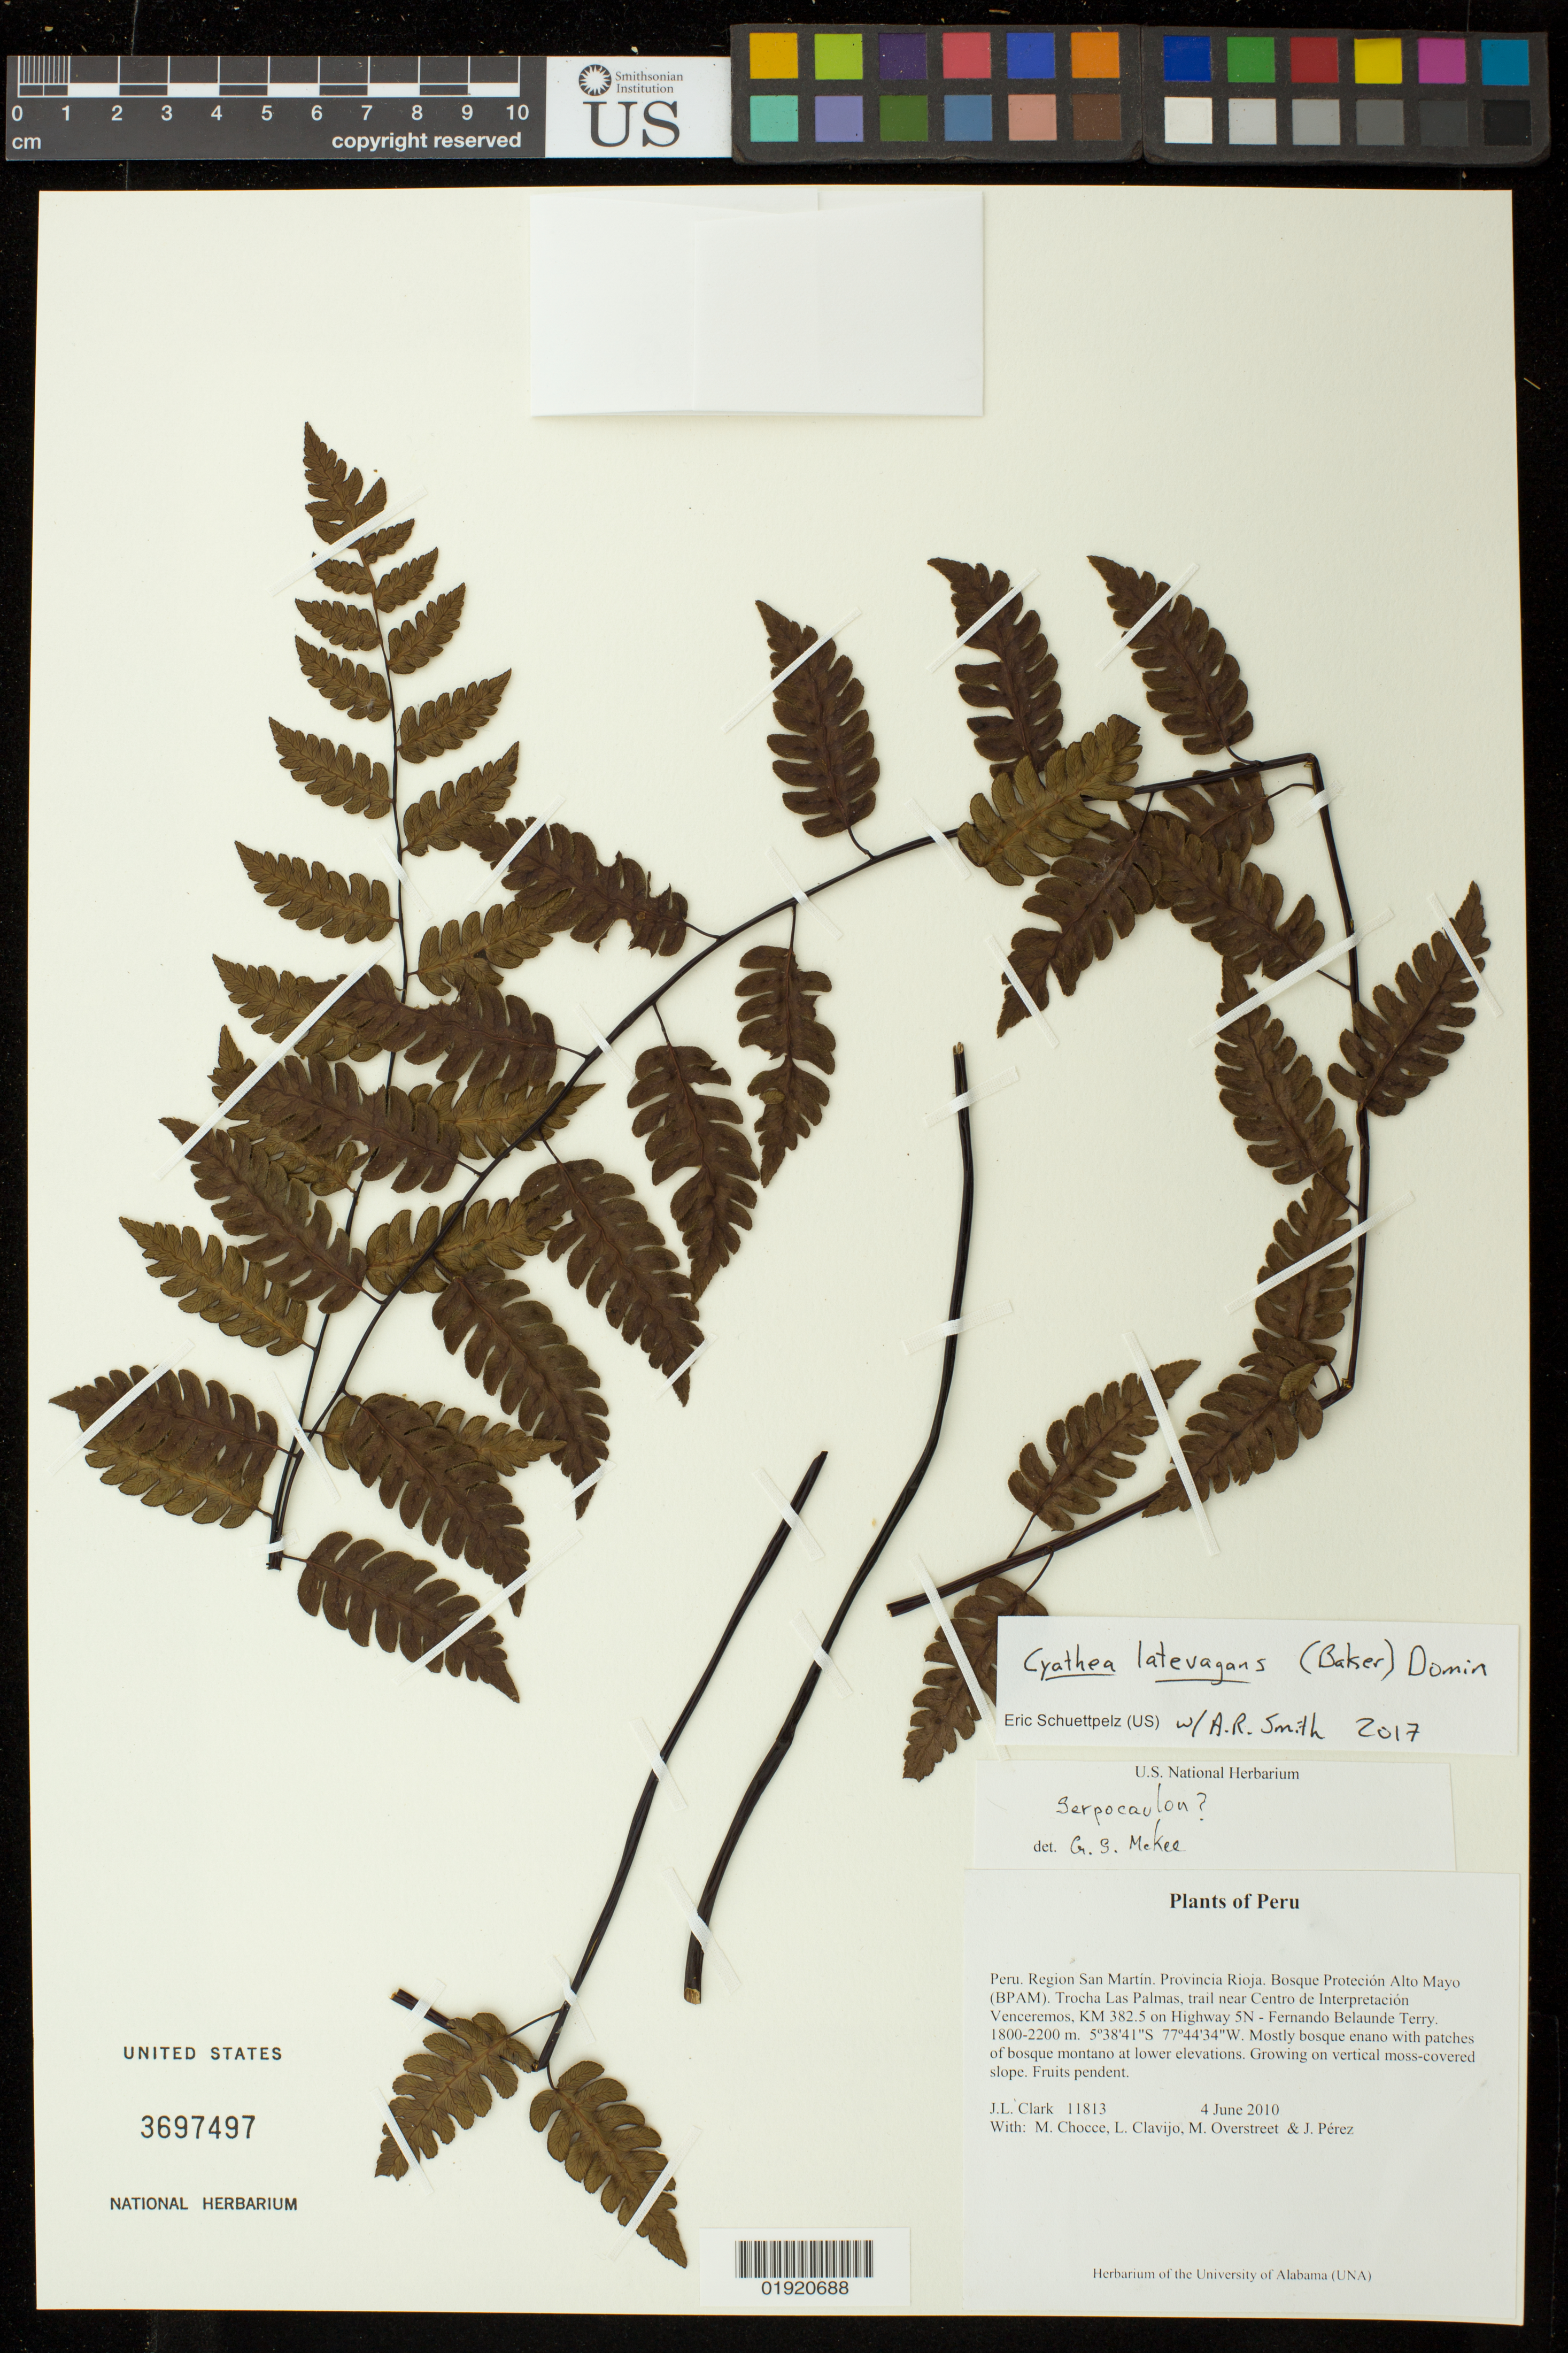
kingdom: Plantae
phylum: Tracheophyta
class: Polypodiopsida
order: Cyatheales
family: Cyatheaceae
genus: Cyathea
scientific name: Cyathea latevagans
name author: (Baker) Domin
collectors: J. L. Clark, M. Chocce, L. Clavijo, M. Overstreet & J. Perez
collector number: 11813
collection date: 2010-06-04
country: Peru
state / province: San Martín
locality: Peru. Region San Martin. Provincia Rioja. Bosque Protecion Alto Mayo (BPAM). Trocha Las Plamas, trail near Centro de Interpretacion Venceremos, KM 382.5 on Highway 5N - Fernando Belaunde Terry.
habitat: Mostly bosque enano with patches of bosque montano at lower elevations. Growing on vertical moss-covered slope.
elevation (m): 1800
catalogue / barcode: US 3697497